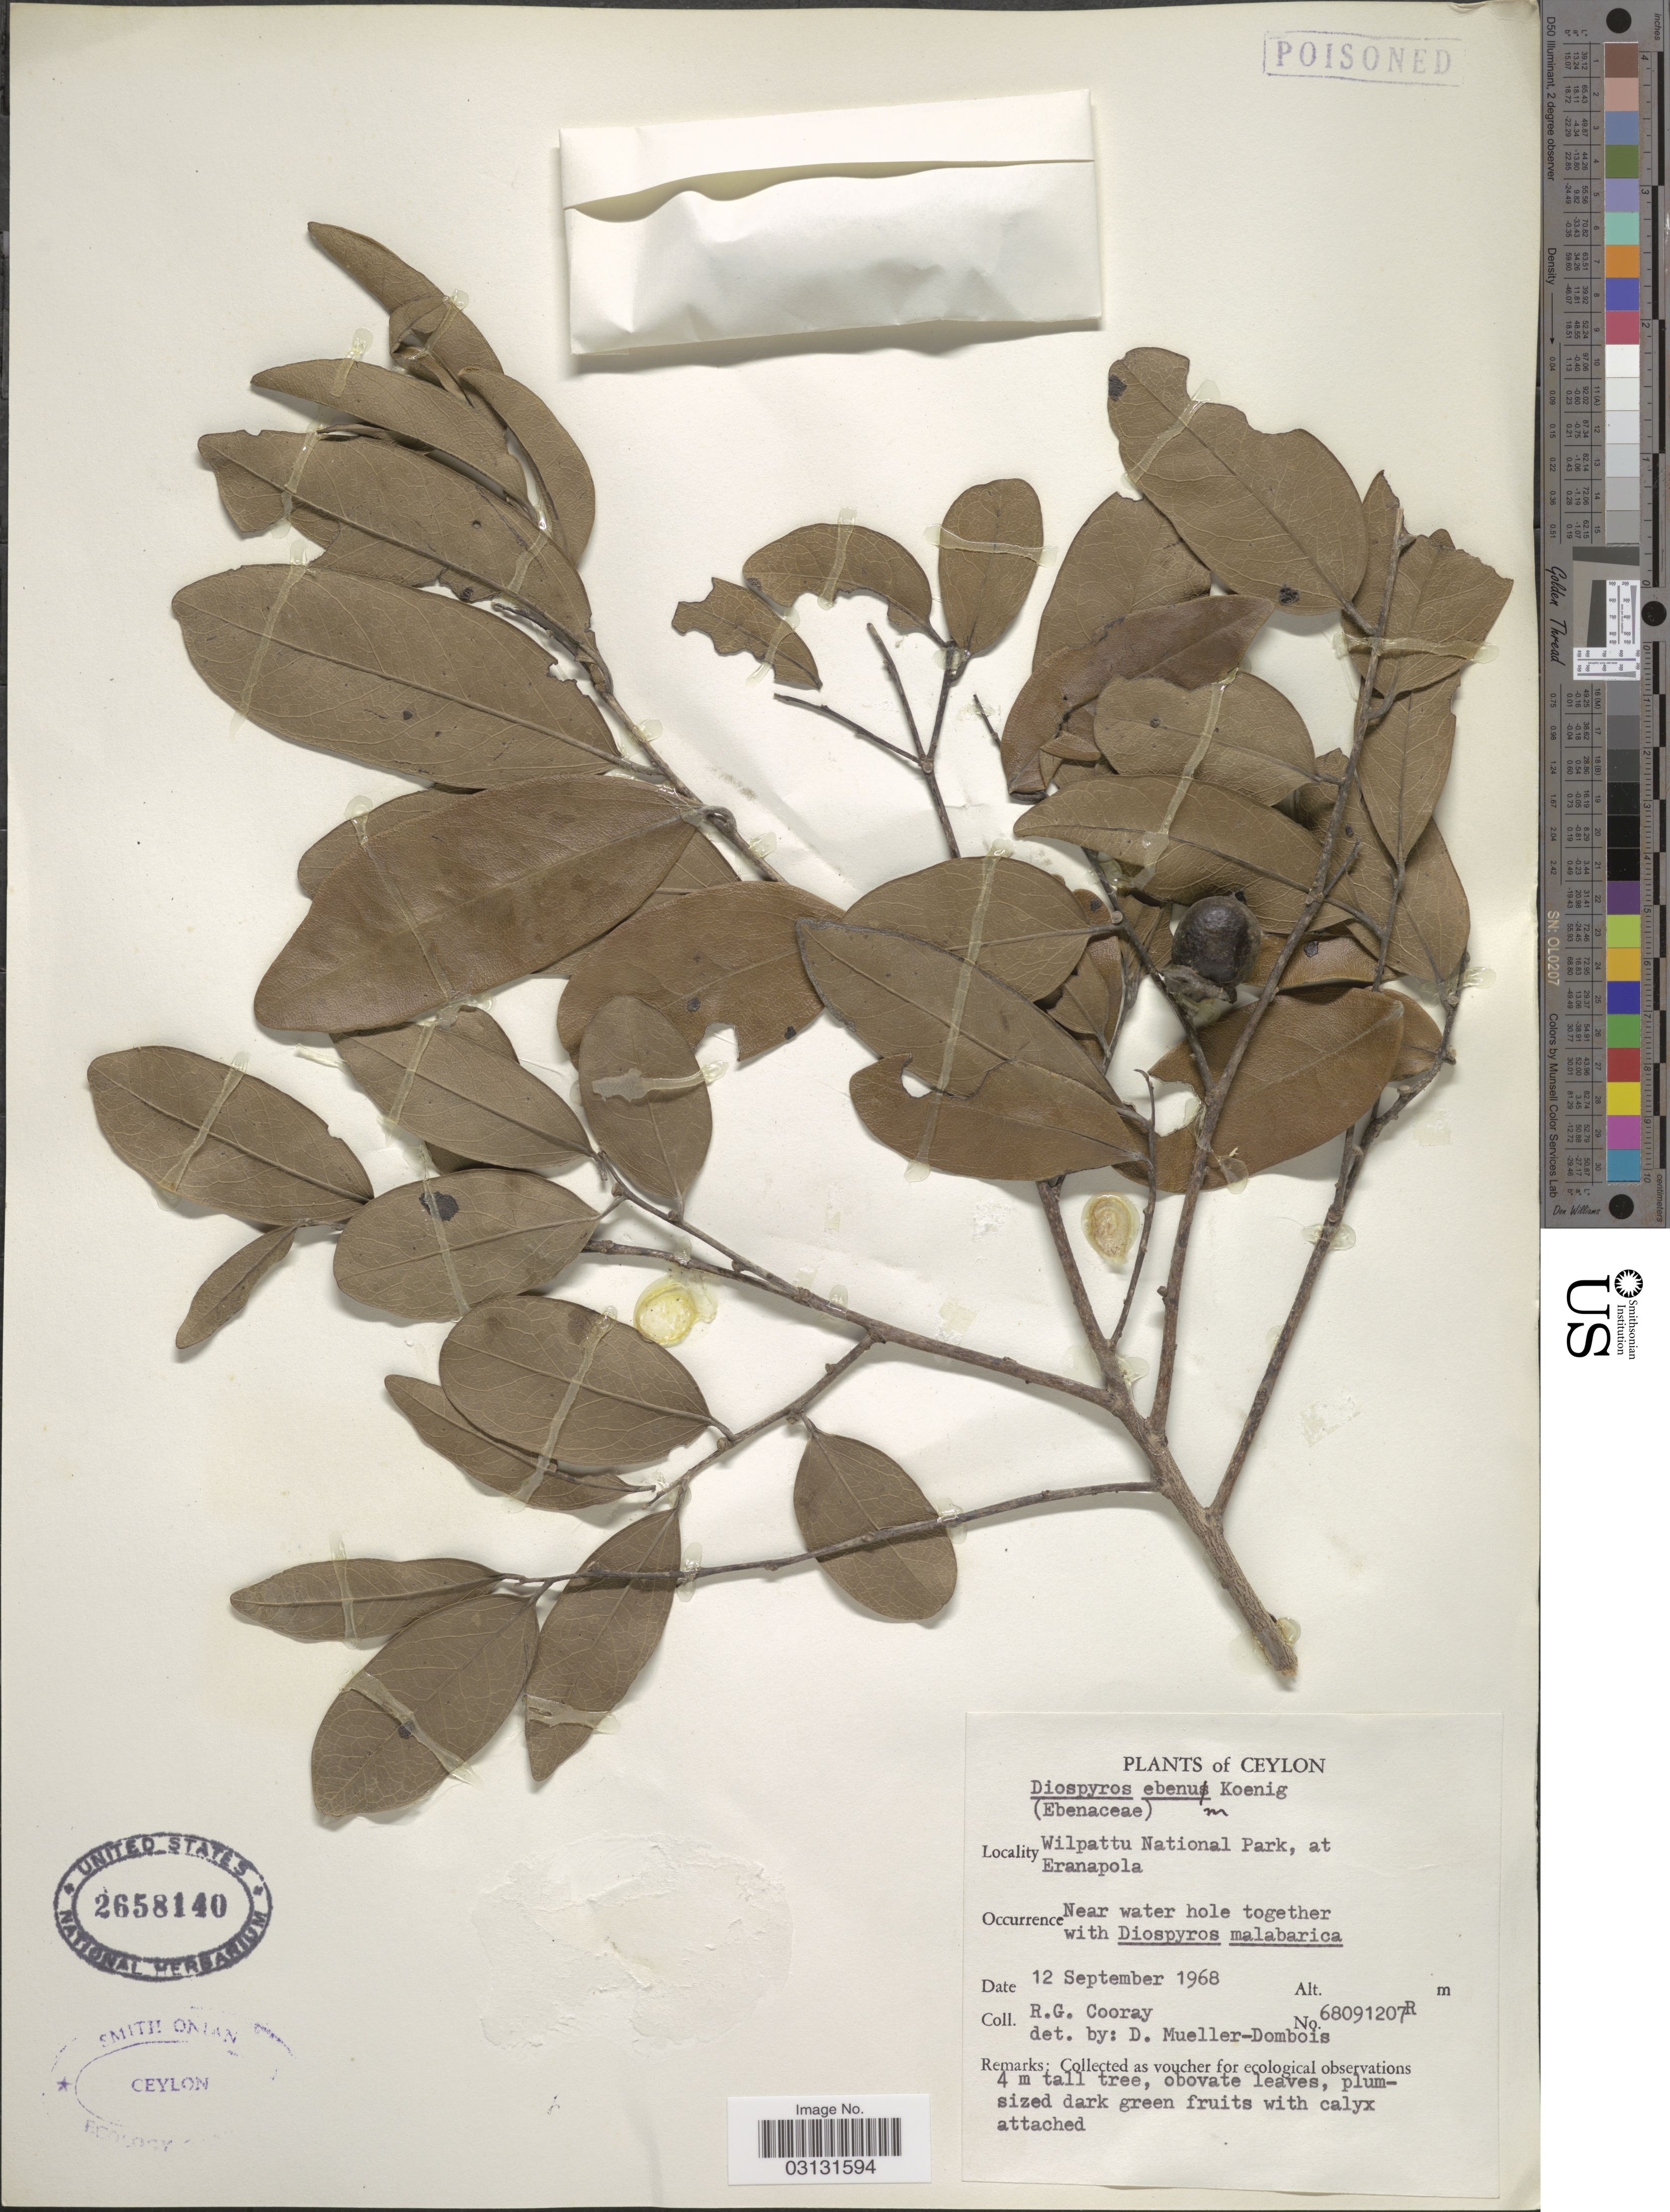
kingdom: Plantae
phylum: Tracheophyta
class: Magnoliopsida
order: Ericales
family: Ebenaceae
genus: Diospyros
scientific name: Diospyros ebenum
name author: J. Koenig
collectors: R. Cooray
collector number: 68091207 R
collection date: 1968-09-12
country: Sri Lanka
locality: Ceylon. Wilpattu National Park, at Eranapola. Near water hole.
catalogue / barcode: US 2658140